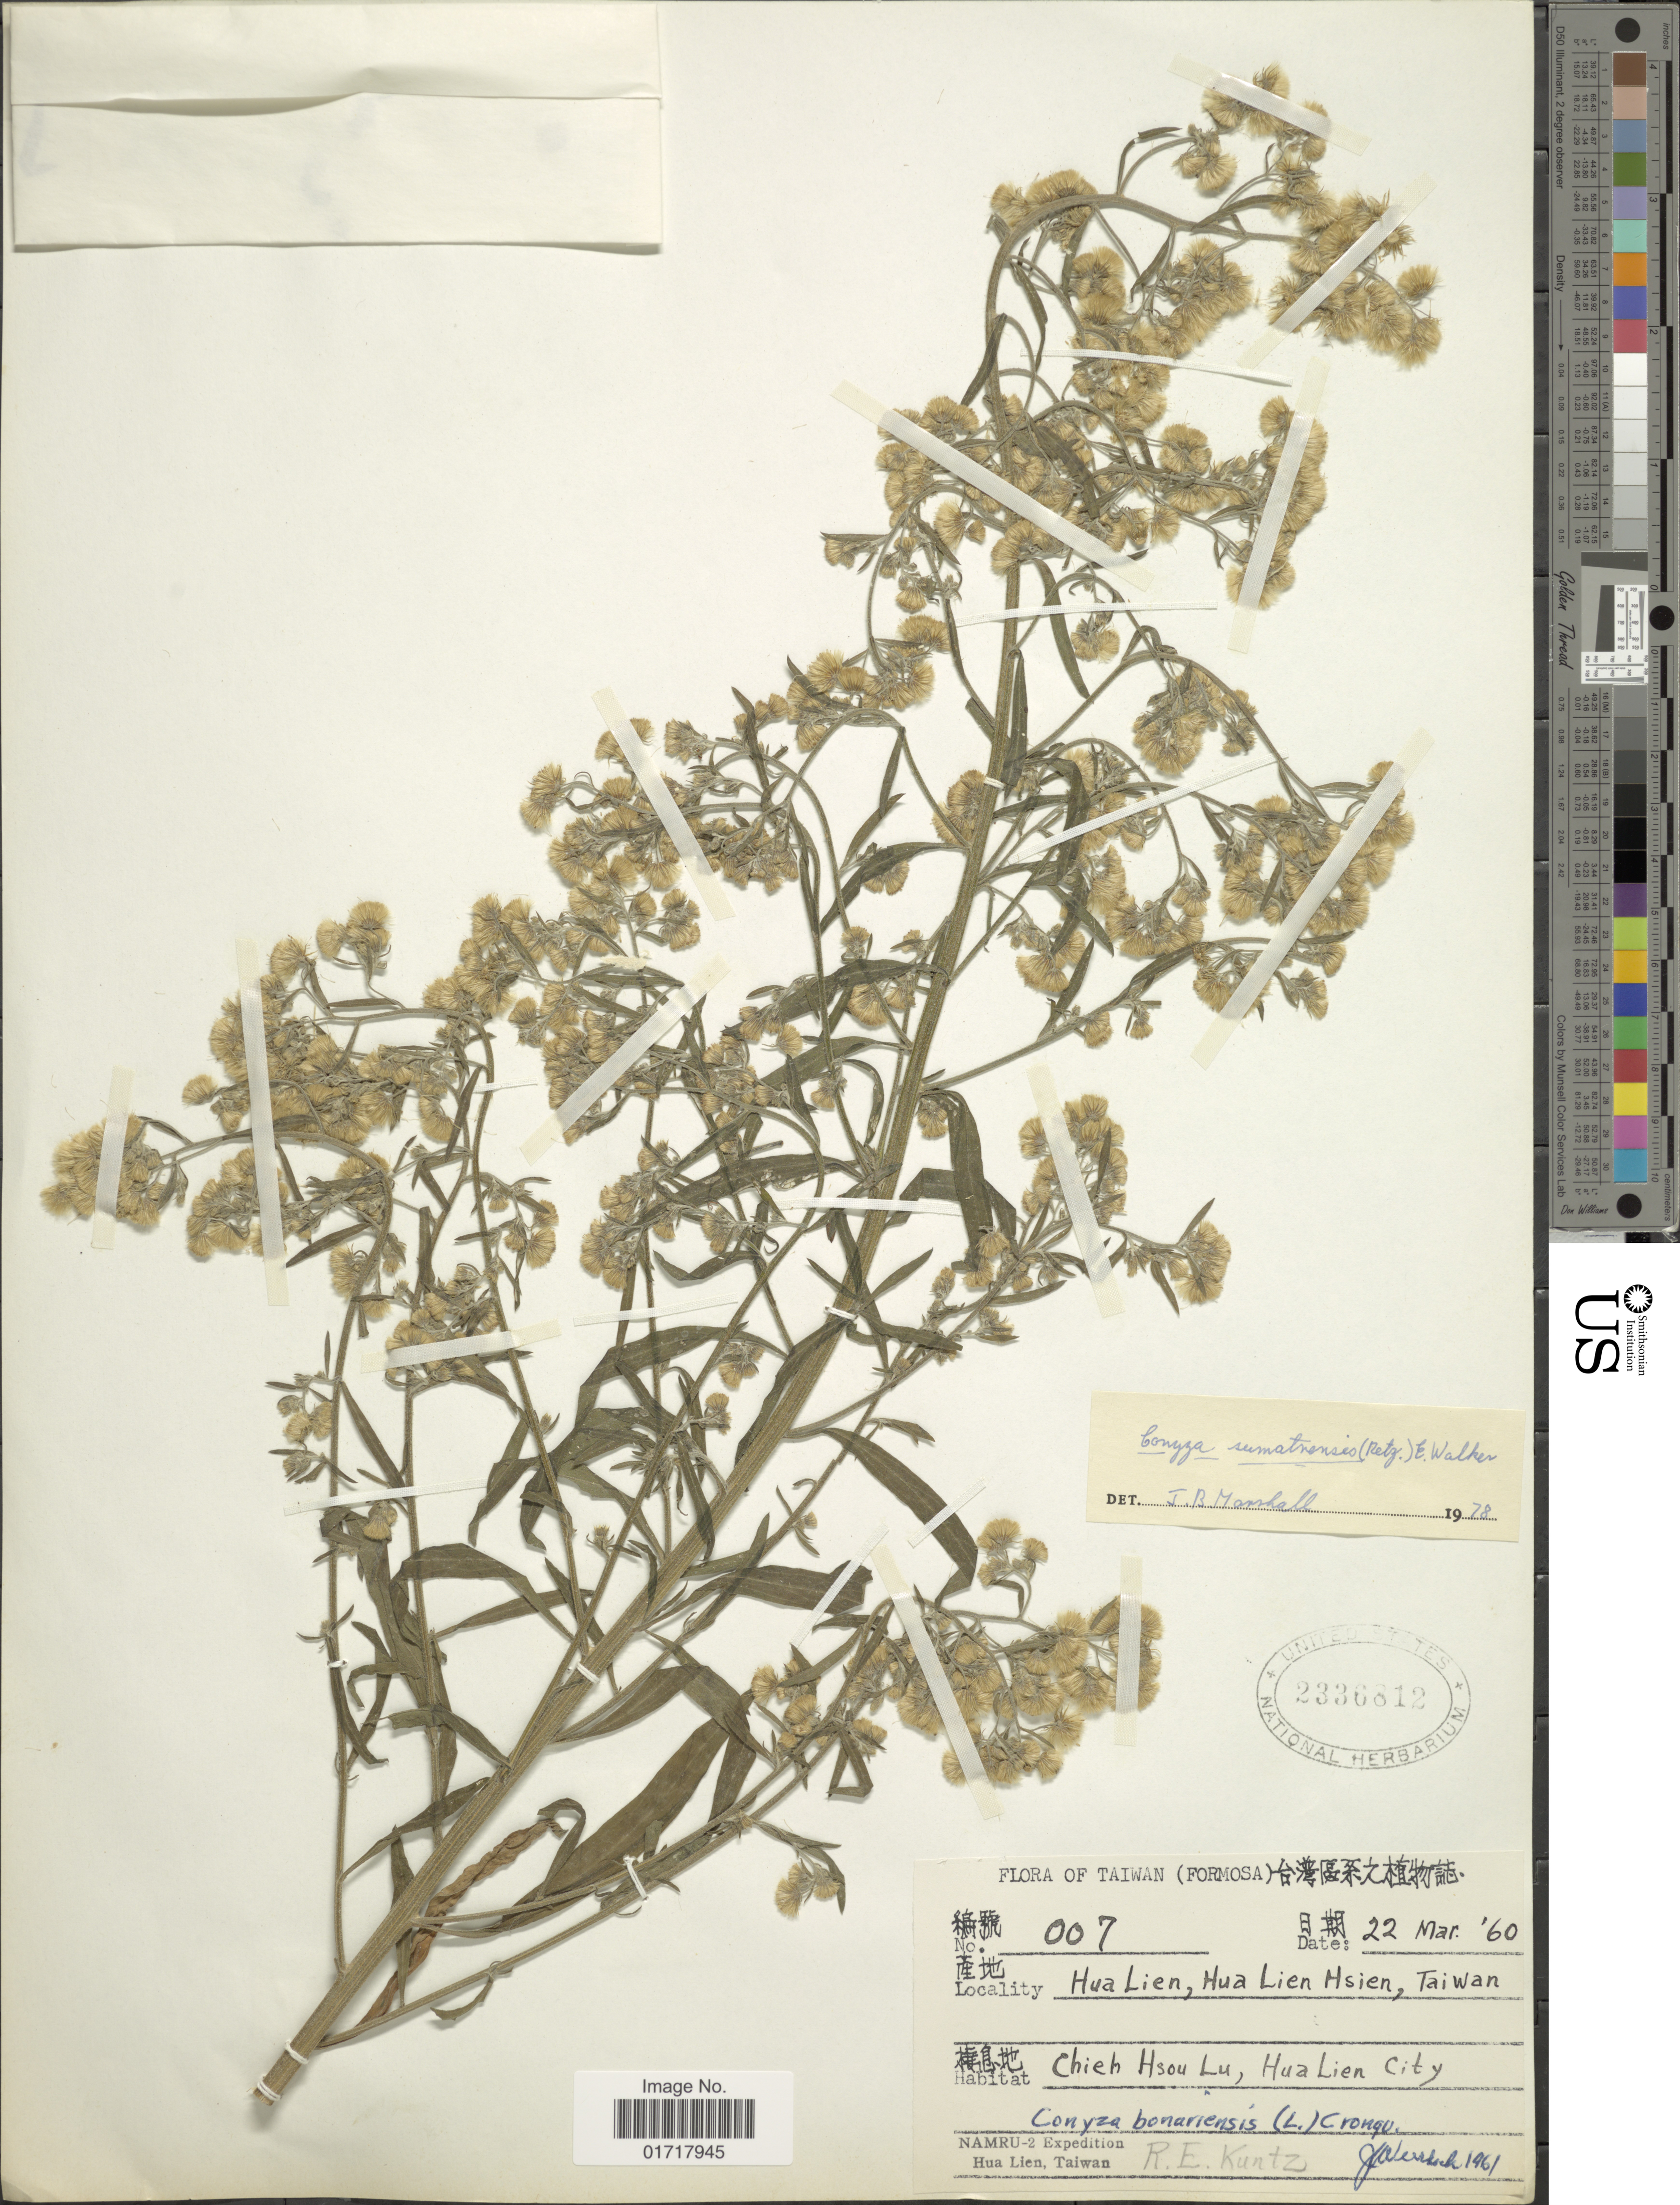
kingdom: Plantae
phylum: Tracheophyta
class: Magnoliopsida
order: Asterales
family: Asteraceae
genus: Conyza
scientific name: Conyza sumatrensis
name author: (Retz.) E. Walker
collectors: R. E. Kuntz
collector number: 007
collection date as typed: Transcribed d/m/y: 22/3/60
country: Taiwan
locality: Chieh Hsou Lu, HuaLien City. Taiwan. (Formosa) X.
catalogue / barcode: US 2336812